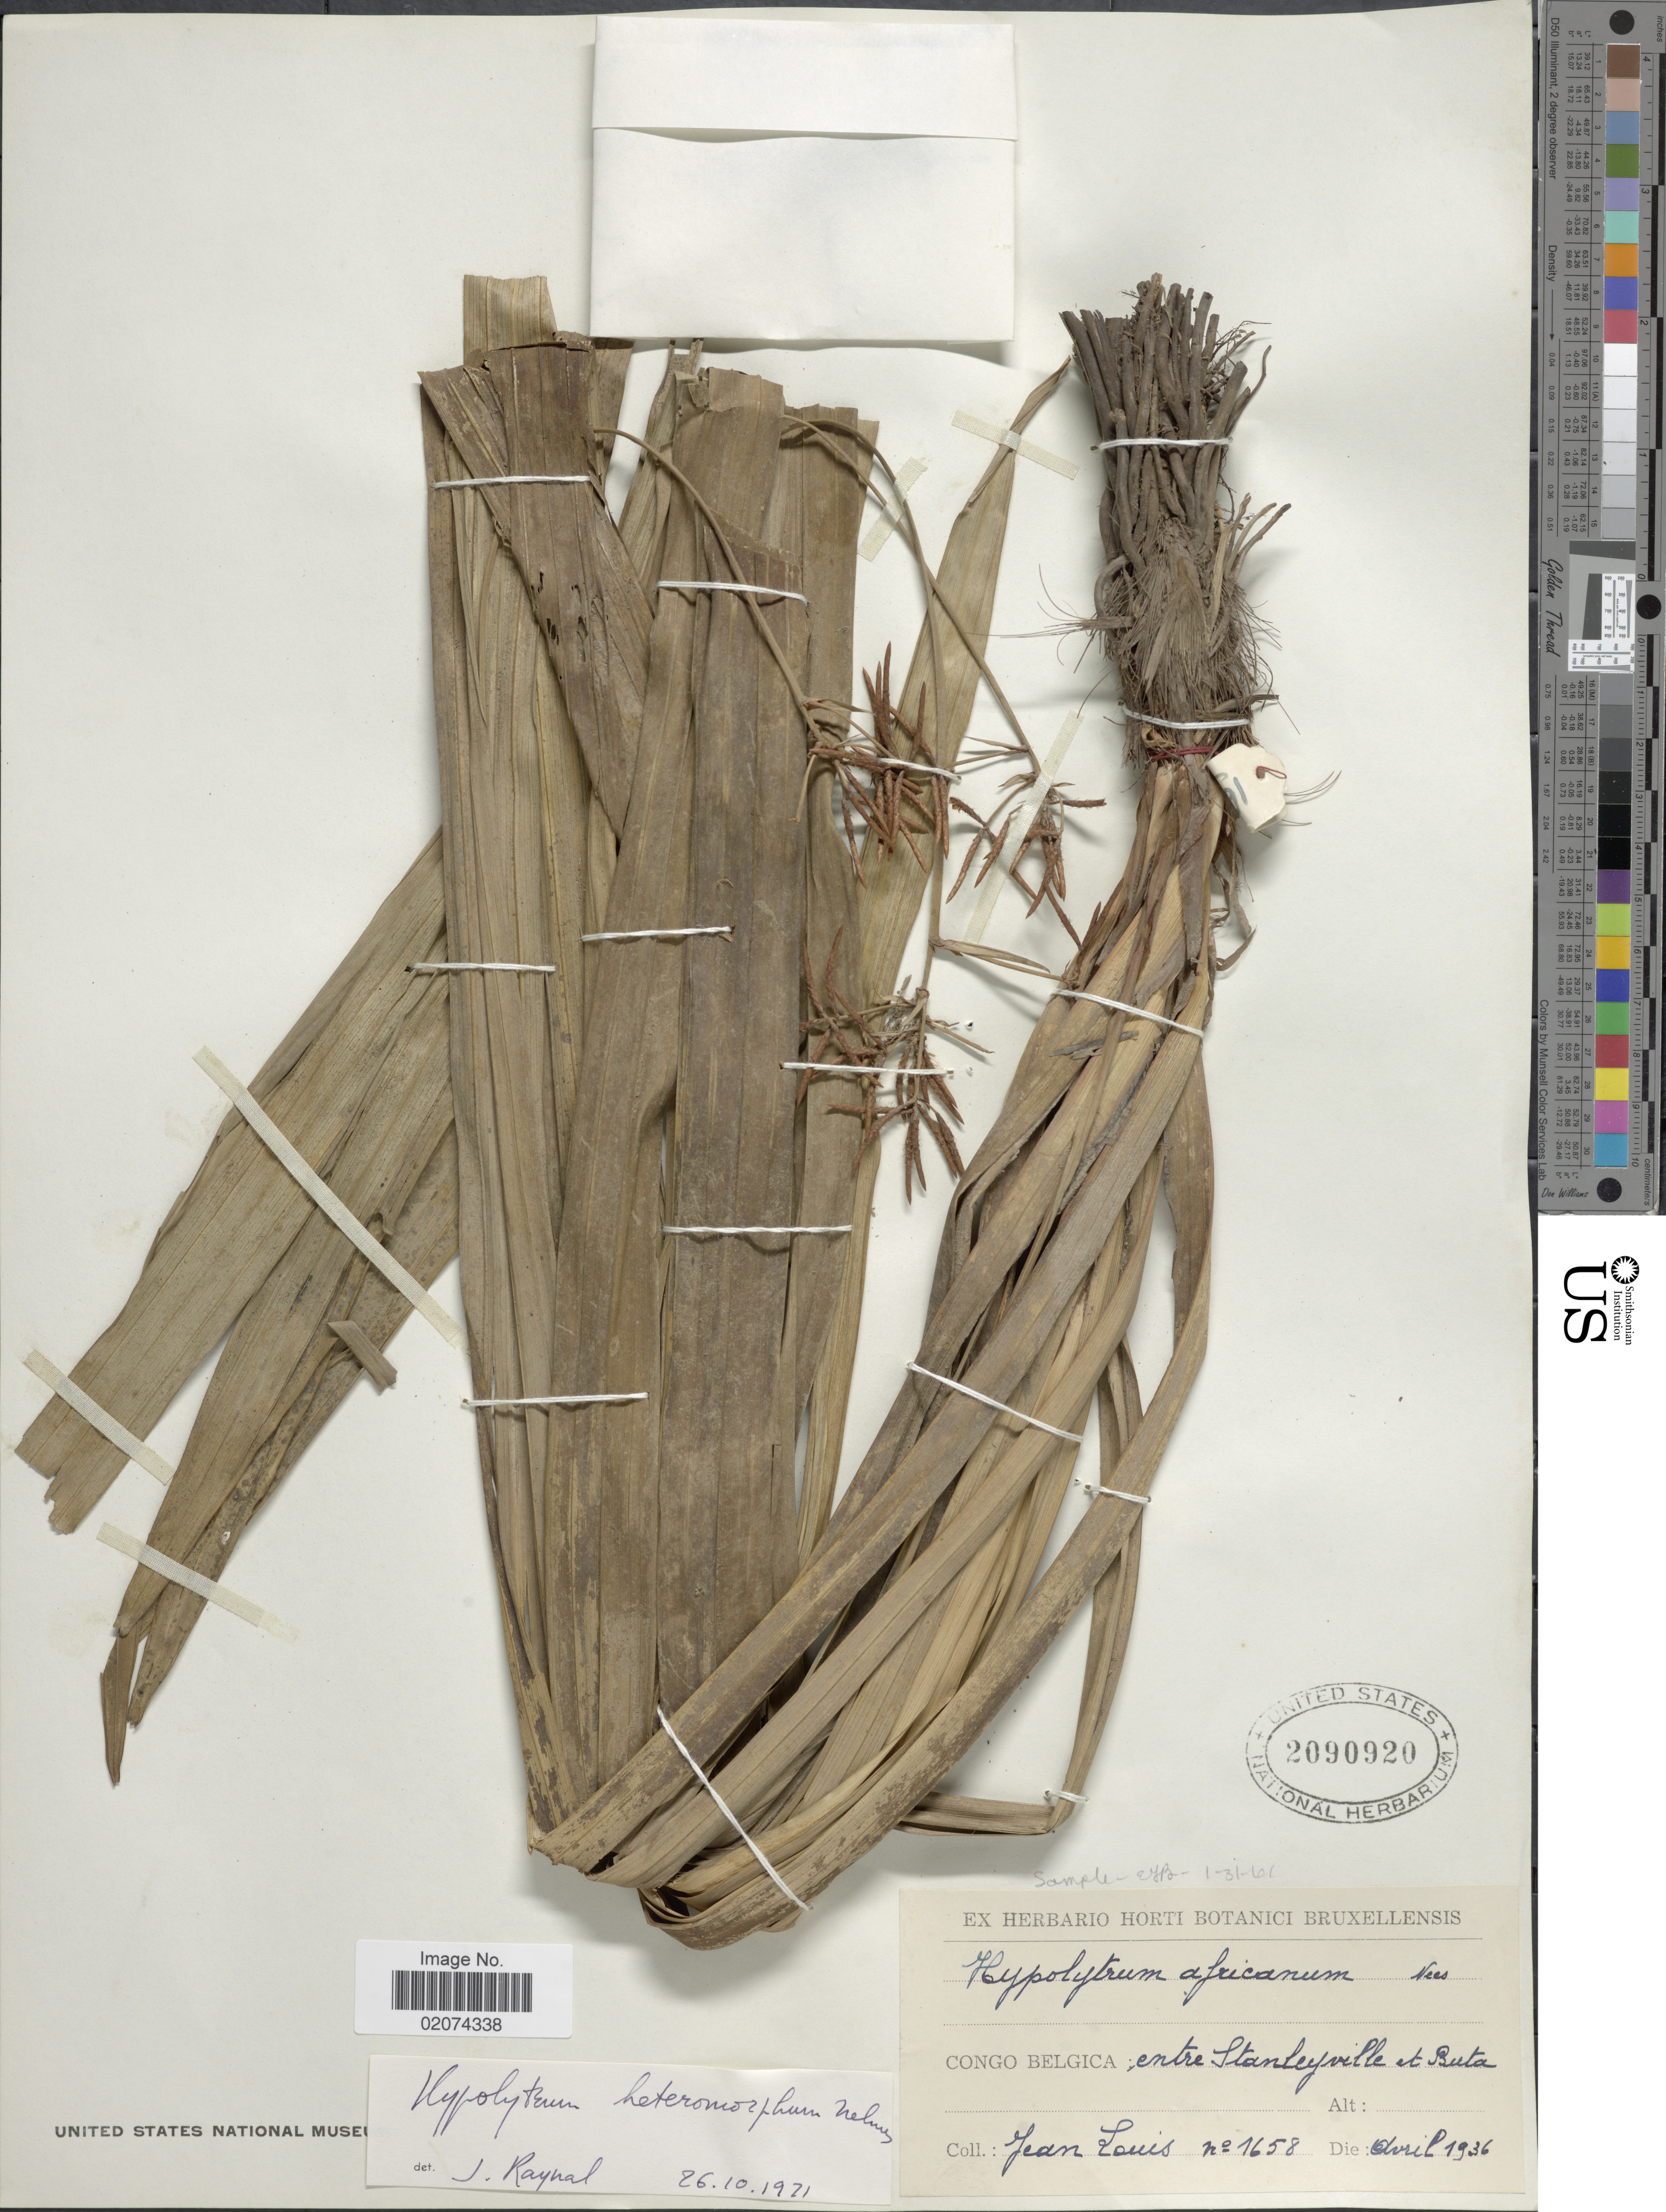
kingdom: Plantae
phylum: Tracheophyta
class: Liliopsida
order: Poales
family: Cyperaceae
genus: Hypolytrum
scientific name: Hypolytrum heteromorphum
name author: Nelmes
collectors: J. Louis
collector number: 1658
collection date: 1936-04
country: Congo, Democratic Republic of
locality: Congo Belgica: entre Stanleyville et Buta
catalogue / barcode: US 2090920